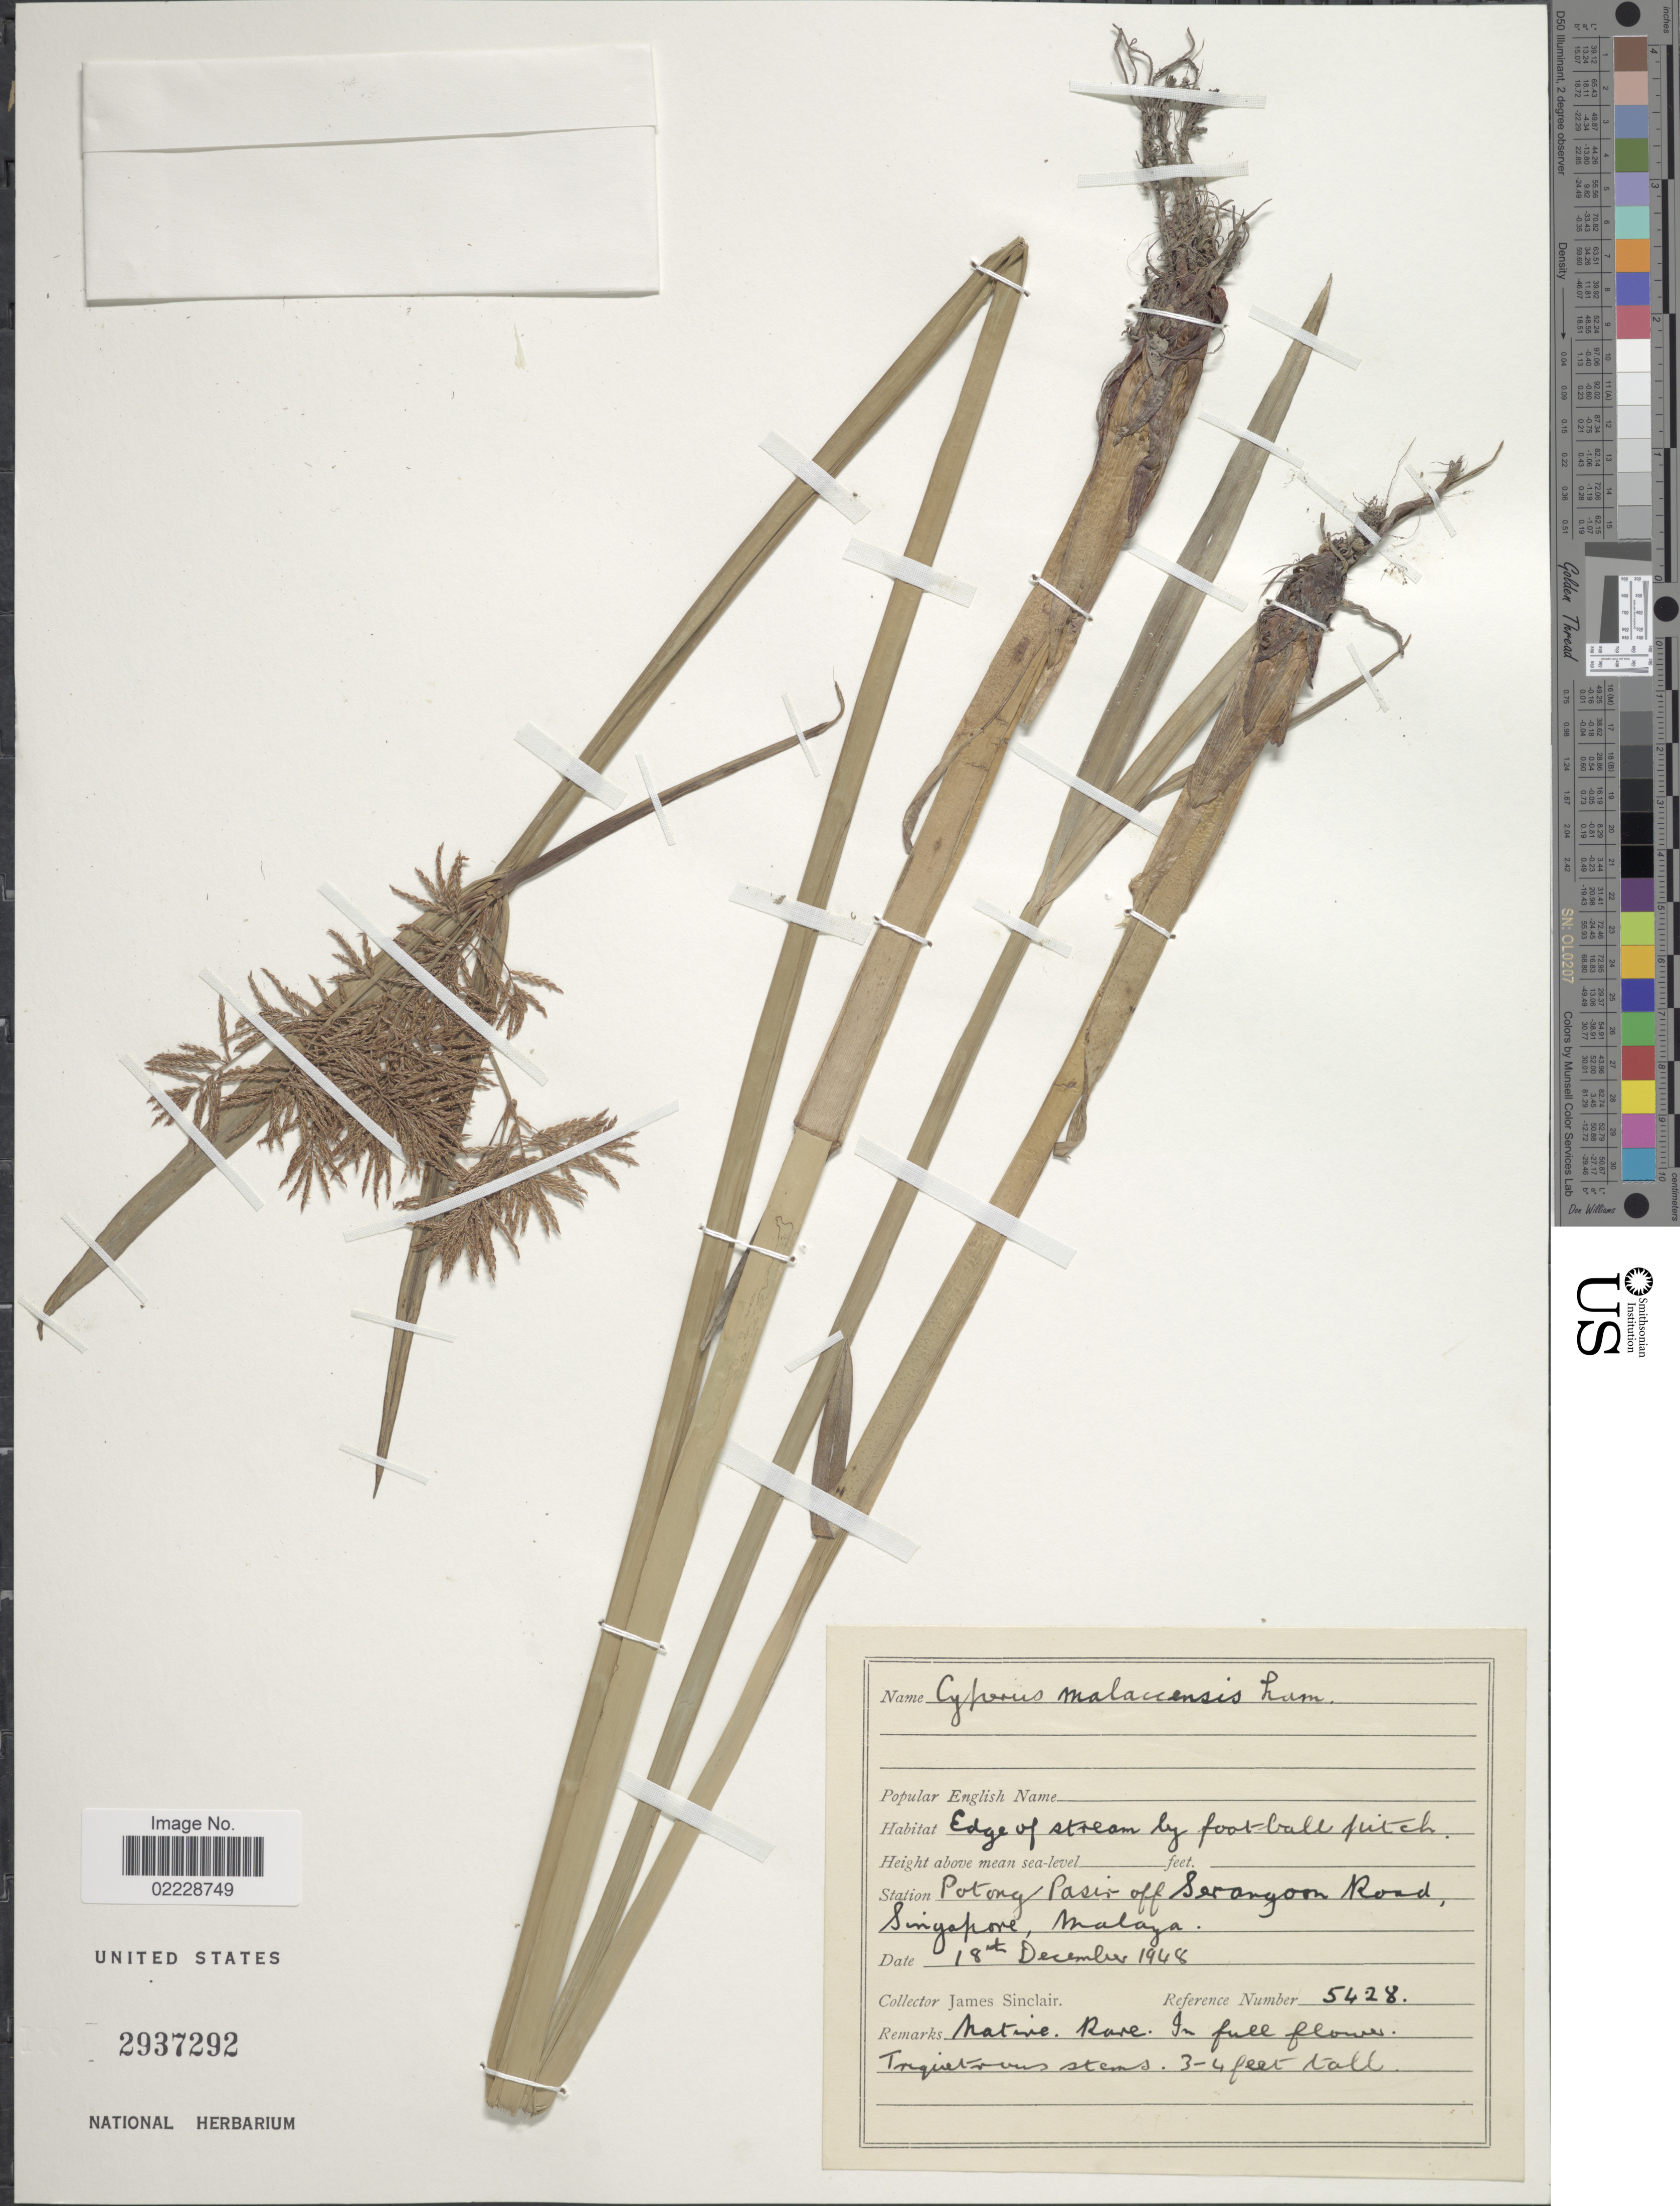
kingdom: Plantae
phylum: Tracheophyta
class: Liliopsida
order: Poales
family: Cyperaceae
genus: Cyperus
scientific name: Cyperus malaccensis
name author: Lam.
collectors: J. Sinclair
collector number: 5428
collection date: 1948-12-18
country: Singapore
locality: Potong Pasir off Serangon Road, Malaya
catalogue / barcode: US 2937292